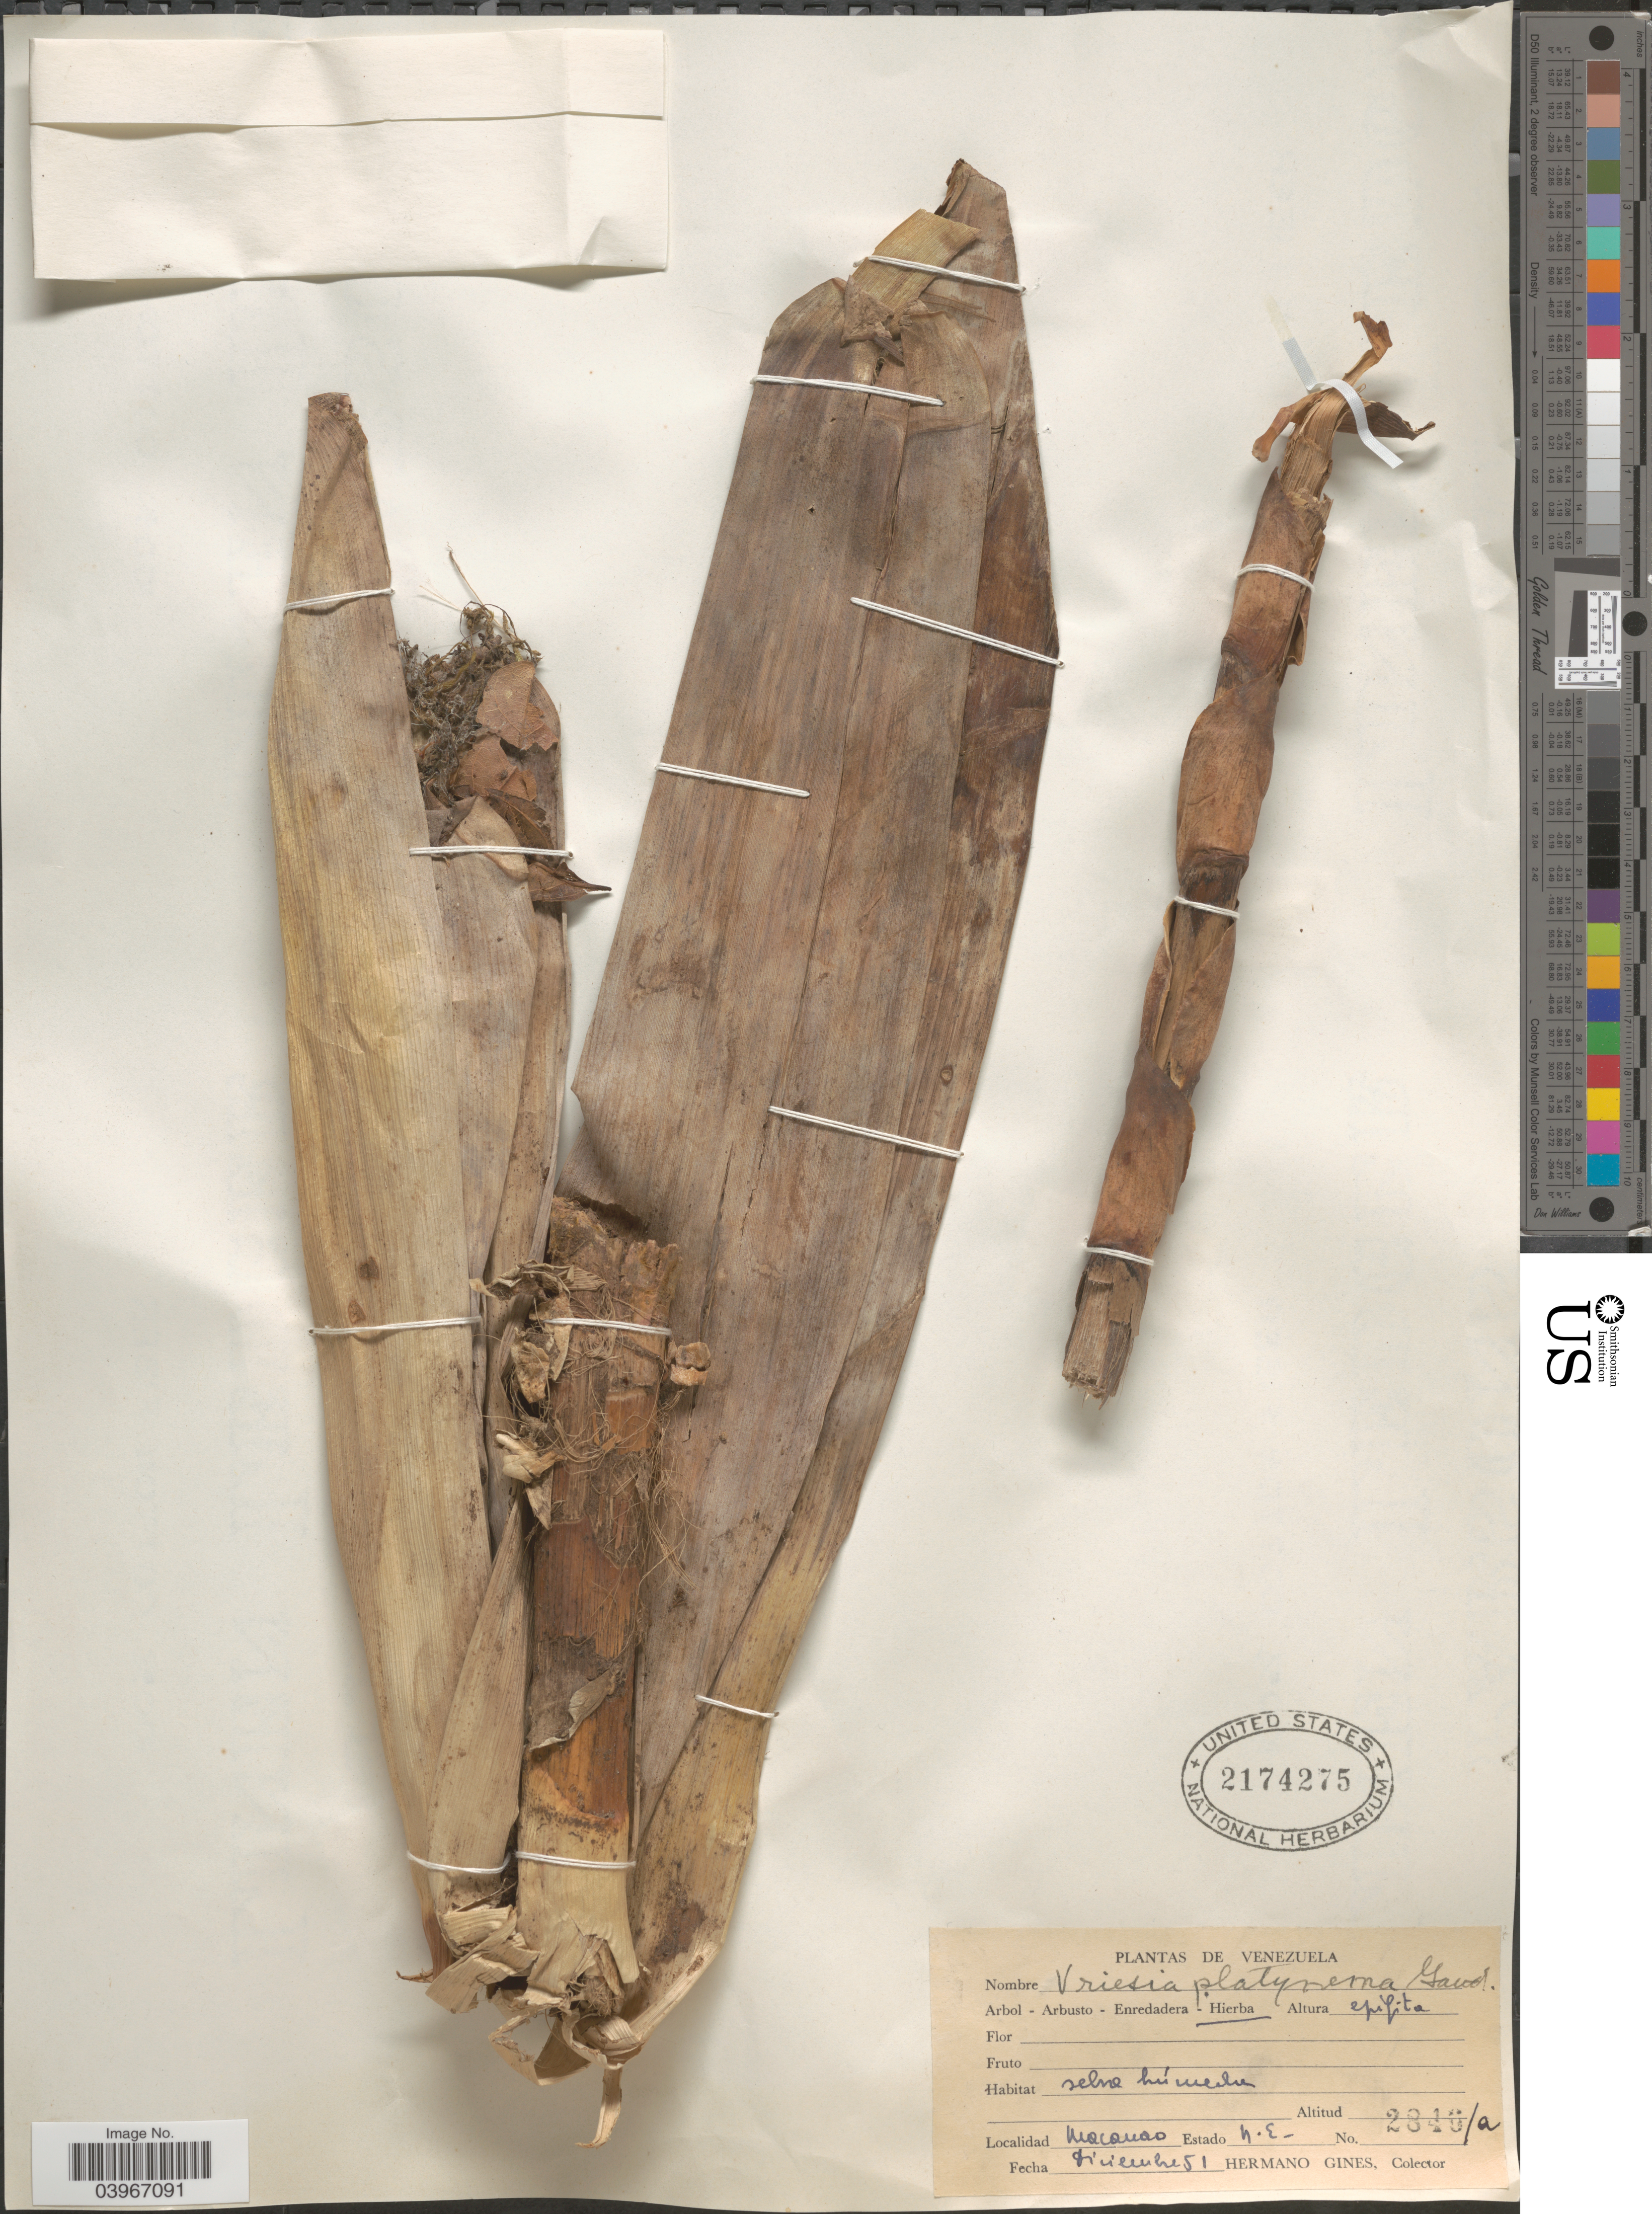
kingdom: Plantae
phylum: Tracheophyta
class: Liliopsida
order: Poales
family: Bromeliaceae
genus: Vriesea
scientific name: Vriesea platynema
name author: Gaudich.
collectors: Bro. Gines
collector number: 2846a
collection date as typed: Transcribed d/m/y: /12/51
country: Venezuela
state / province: Nueva Esparta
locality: Macanao.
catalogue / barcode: US 2174275